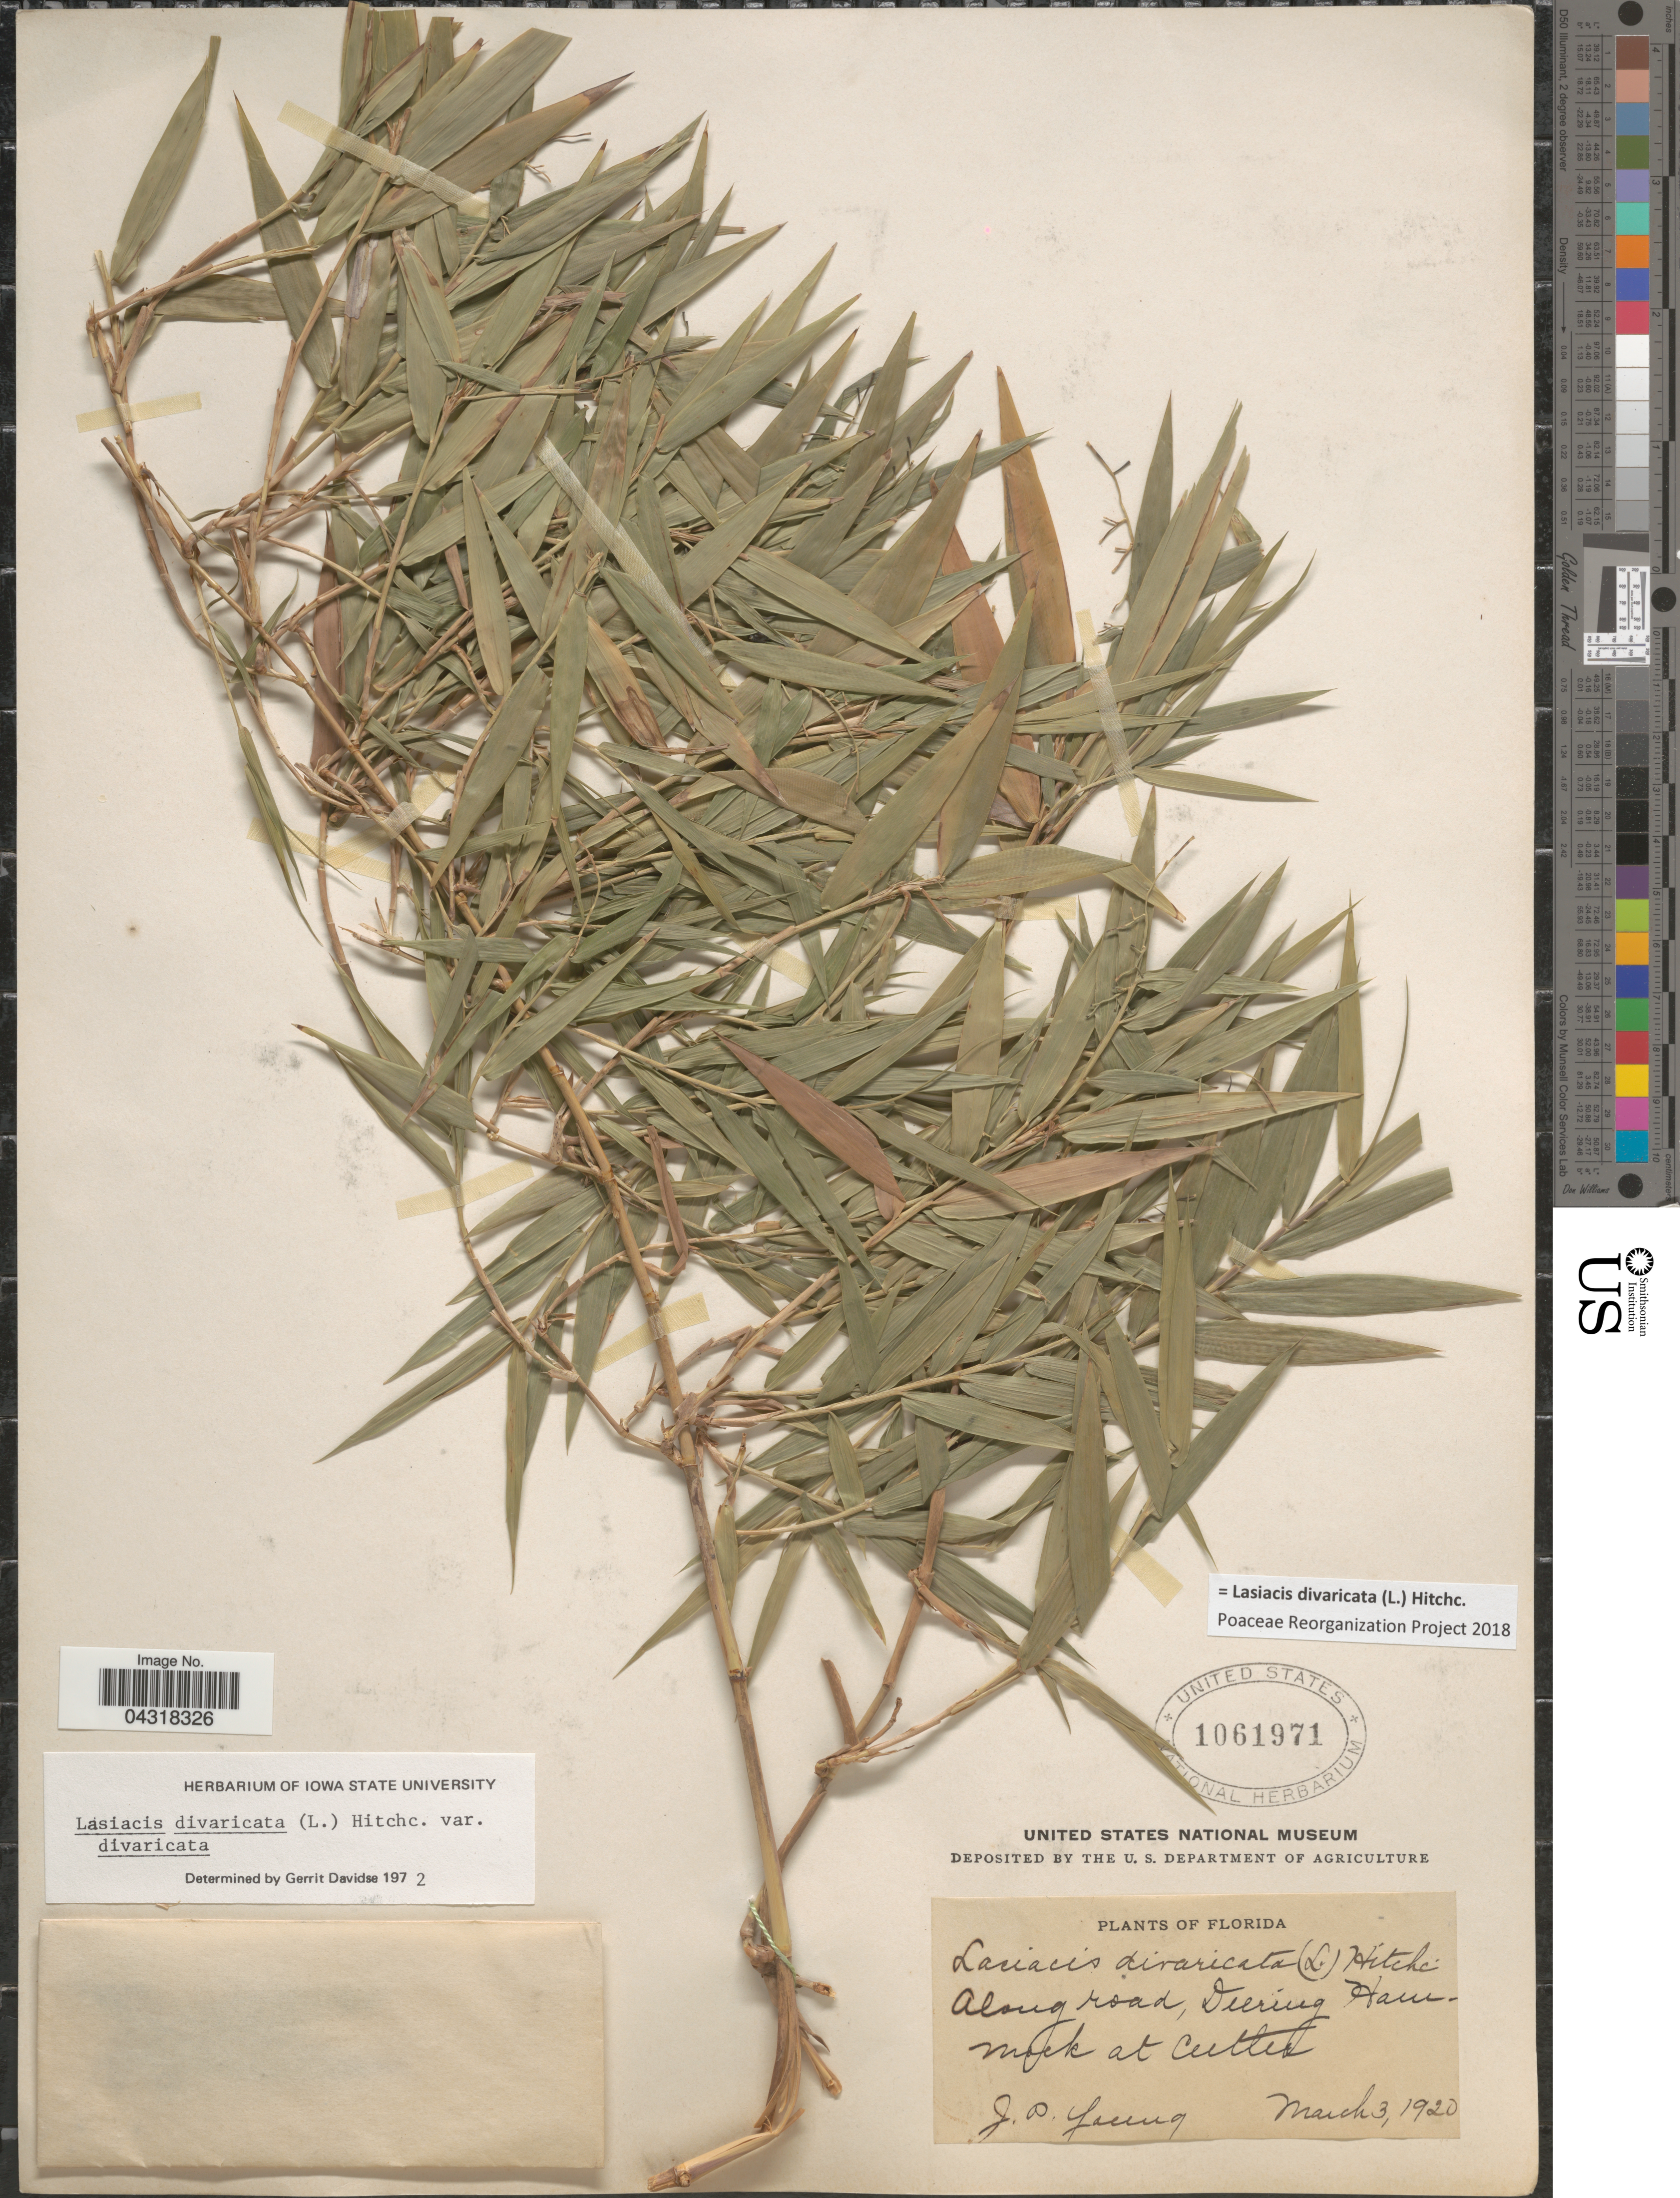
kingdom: Plantae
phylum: Tracheophyta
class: Liliopsida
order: Poales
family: Poaceae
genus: Lasiacis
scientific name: Lasiacis divaricata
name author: (L.) Hitchc.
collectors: J. P. Young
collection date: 1920-03-03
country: United States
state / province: Florida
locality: Along road, Deering Hammock at Cutler.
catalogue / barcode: US 1061971